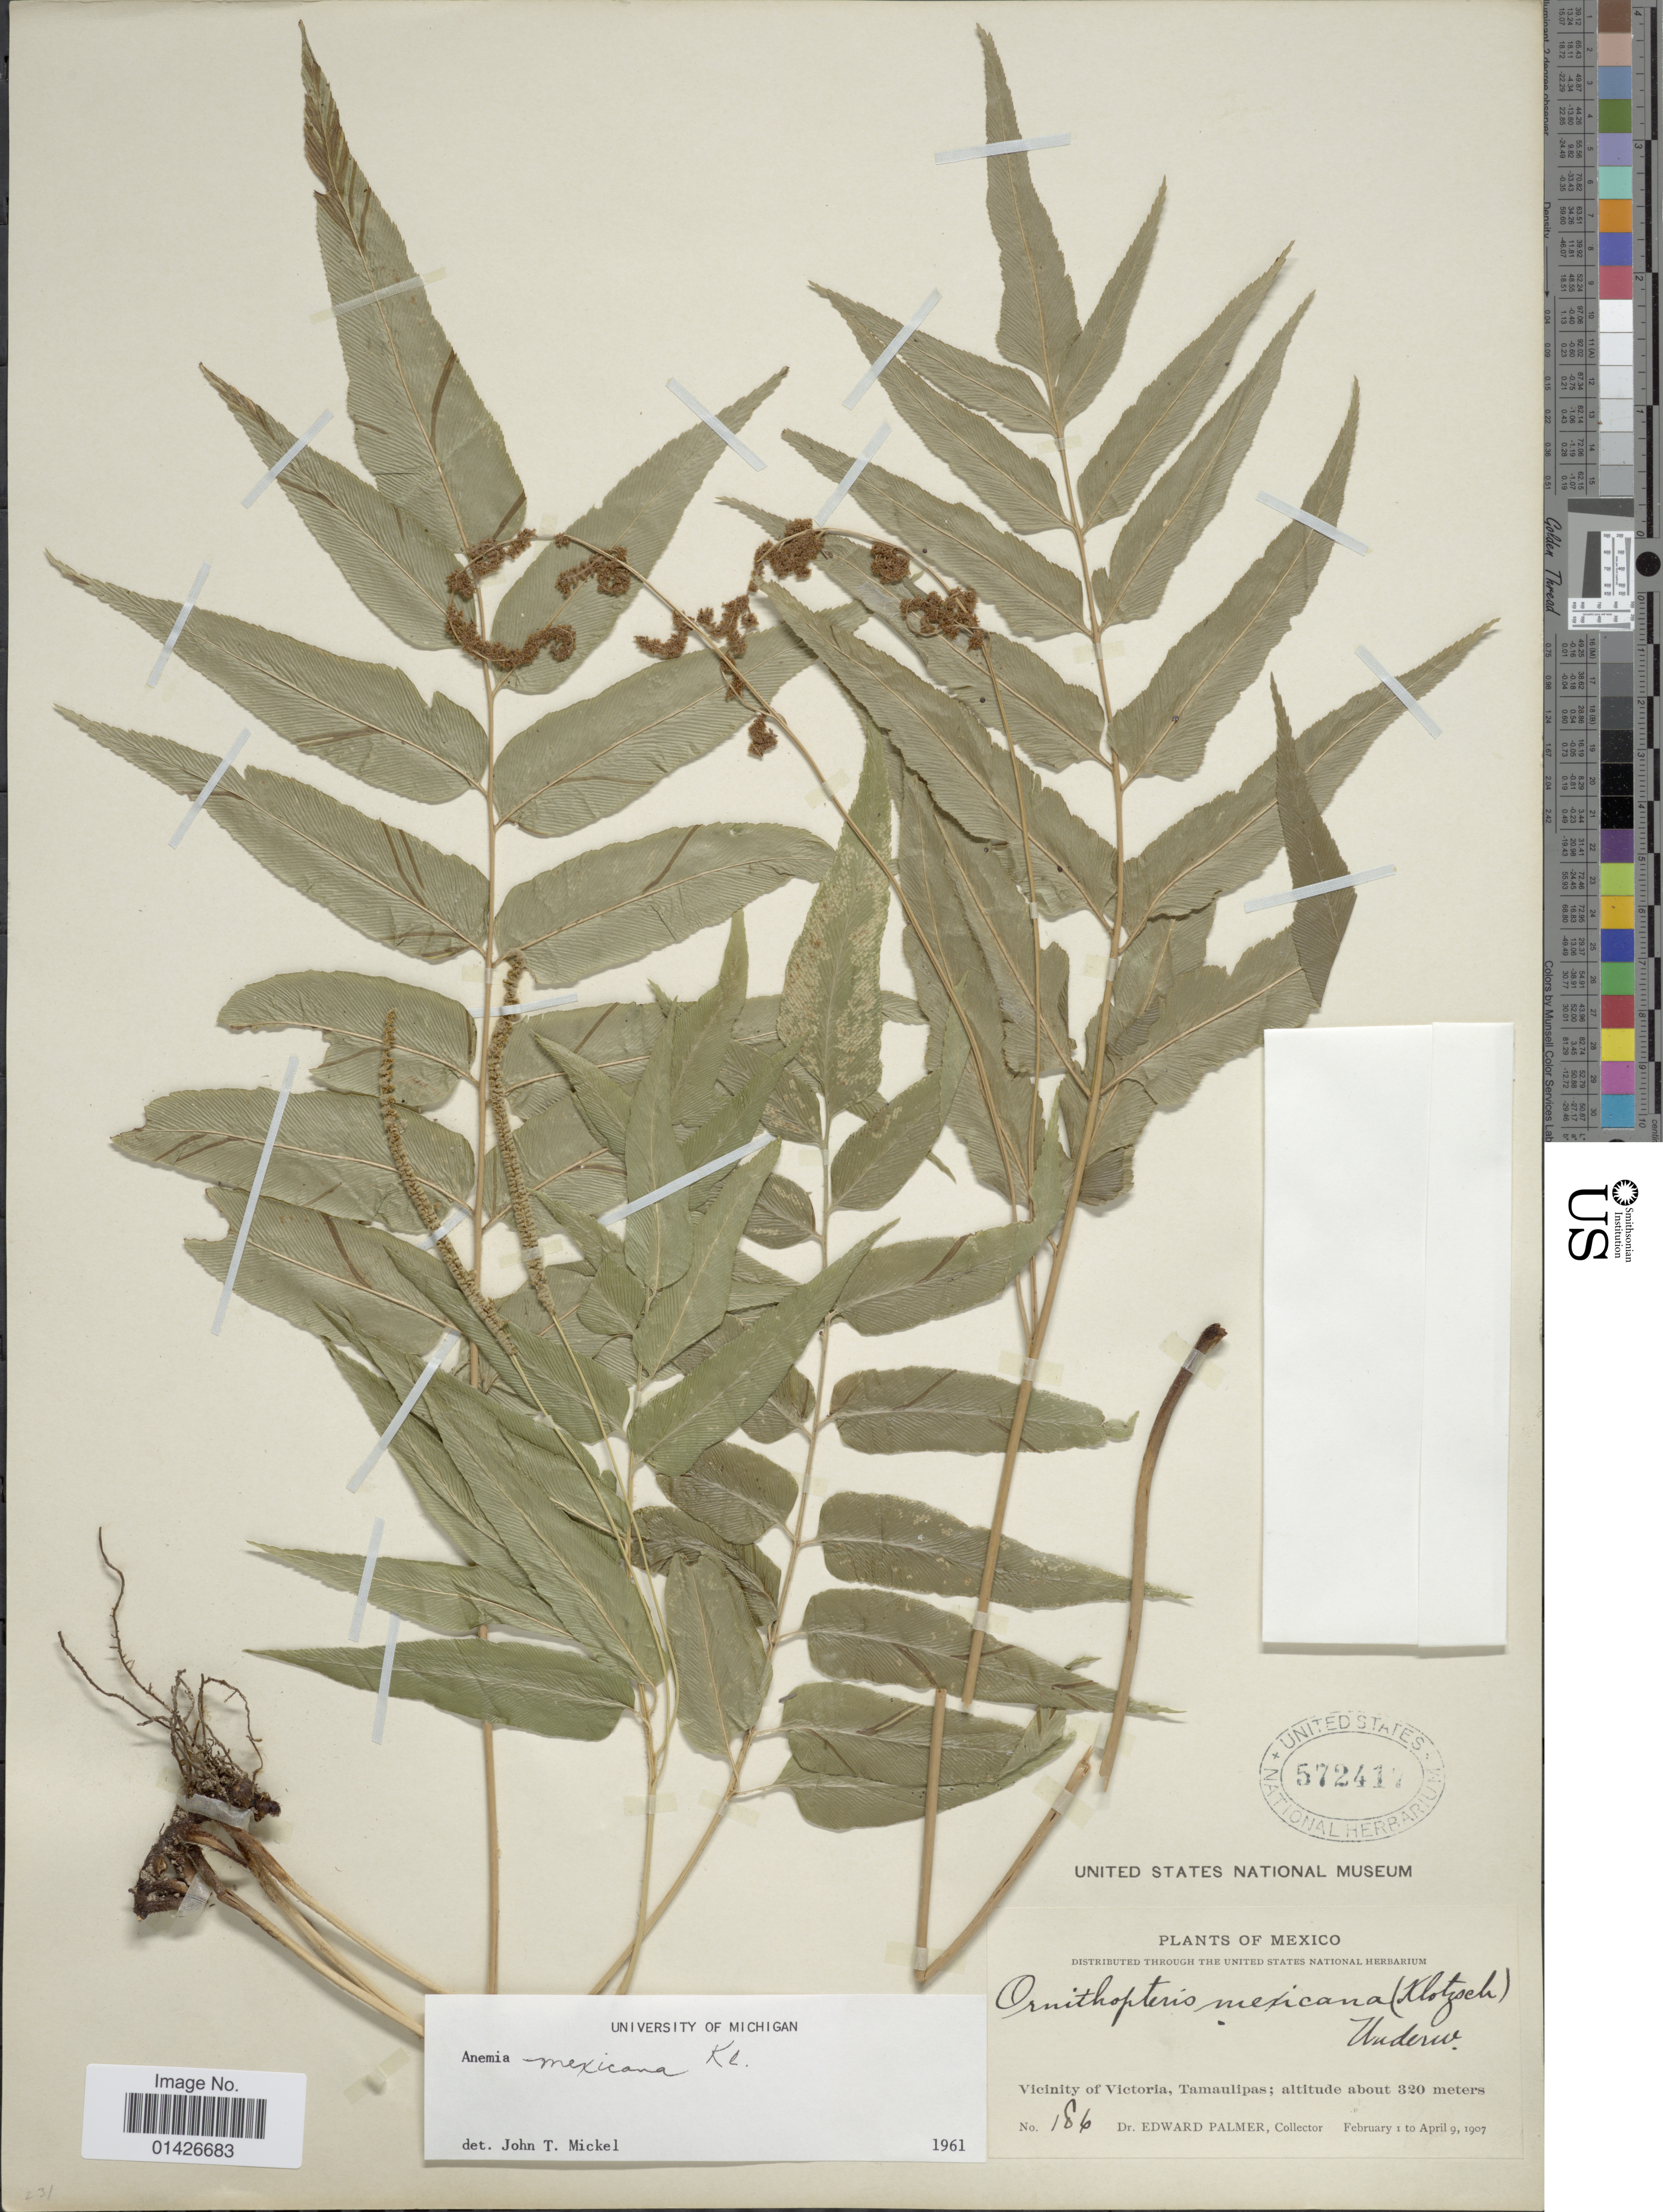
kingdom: Plantae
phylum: Tracheophyta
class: Polypodiopsida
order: Schizaeales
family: Anemiaceae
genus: Anemia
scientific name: Anemia mexicana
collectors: E. Palmer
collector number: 186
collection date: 1907-02-01/1907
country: Mexico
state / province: Tamaulipas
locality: Vicinity of Victoria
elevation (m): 320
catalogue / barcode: US 572417